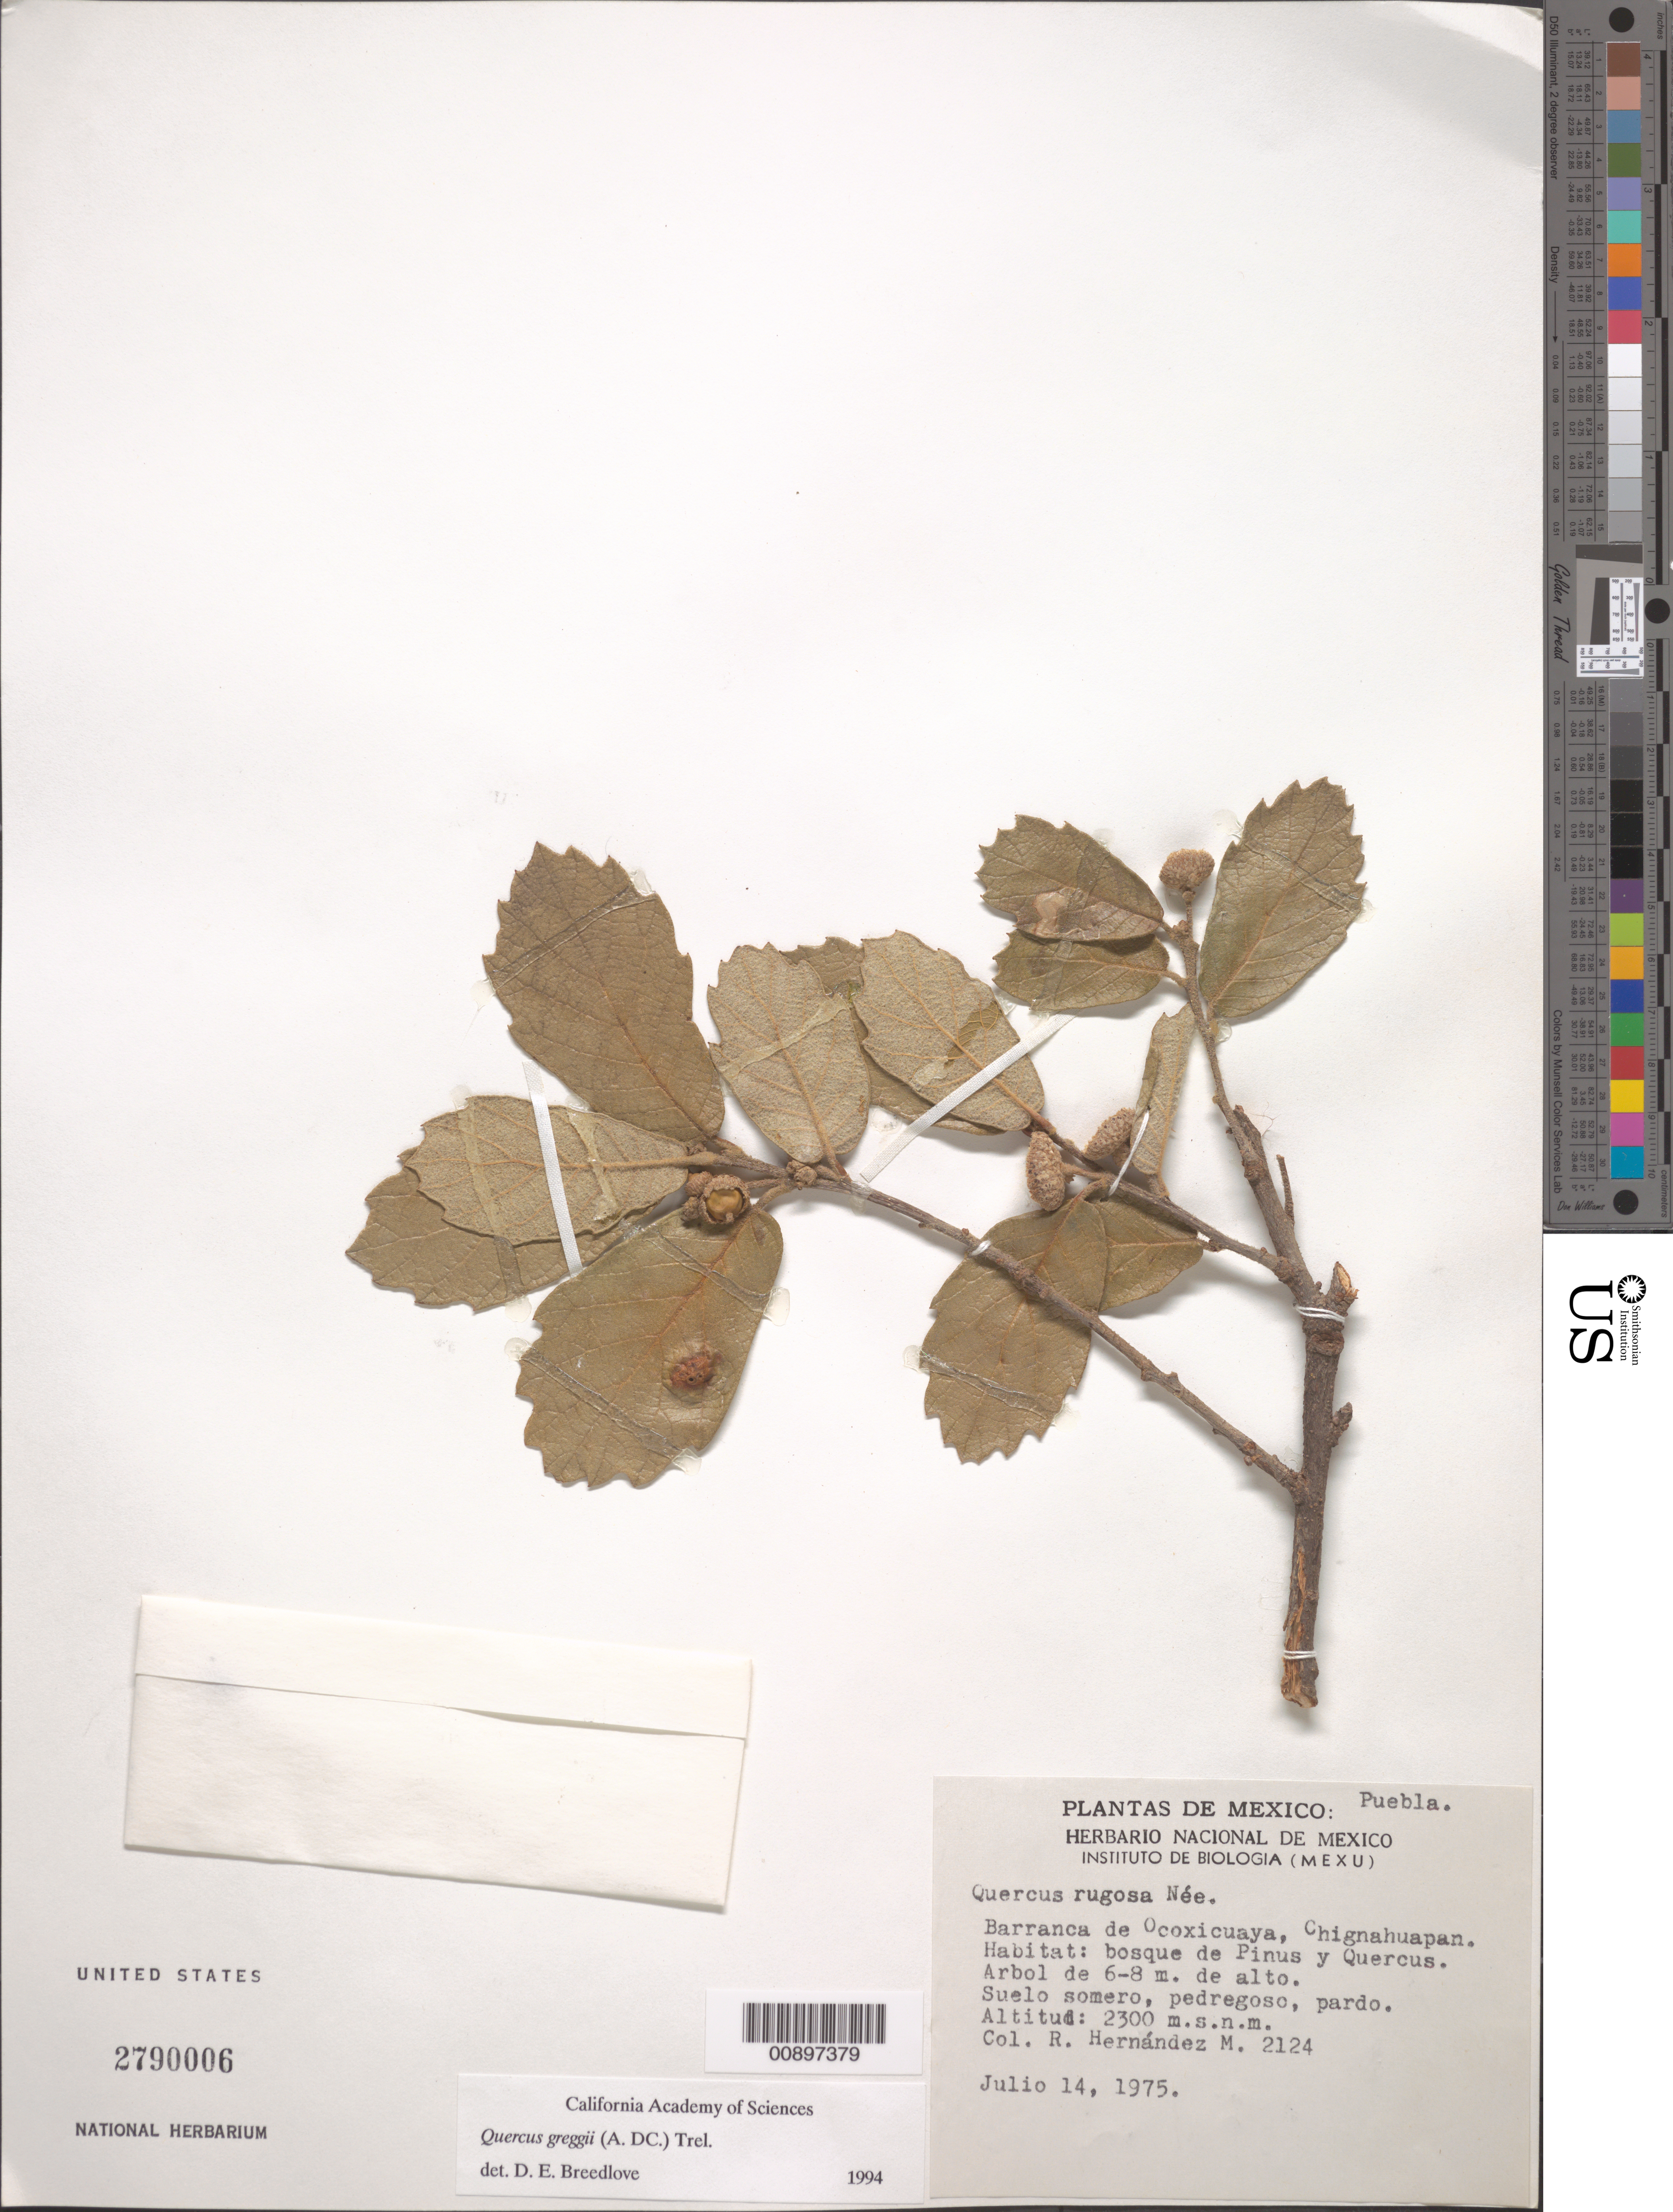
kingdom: Plantae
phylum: Tracheophyta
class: Magnoliopsida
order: Fagales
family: Fagaceae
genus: Quercus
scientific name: Quercus greggii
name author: (A. DC.) Trel.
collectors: R. M. Hernandez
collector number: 2124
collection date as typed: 14 Jul 1975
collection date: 1975-07-14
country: Mexico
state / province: Puebla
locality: Barranca de Ocoxicuaya, Chignahuapan. Puebla.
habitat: Bosque de Pinus y Quercus. Suelo somero, pedregoso, pardo.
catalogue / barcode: US 2790006